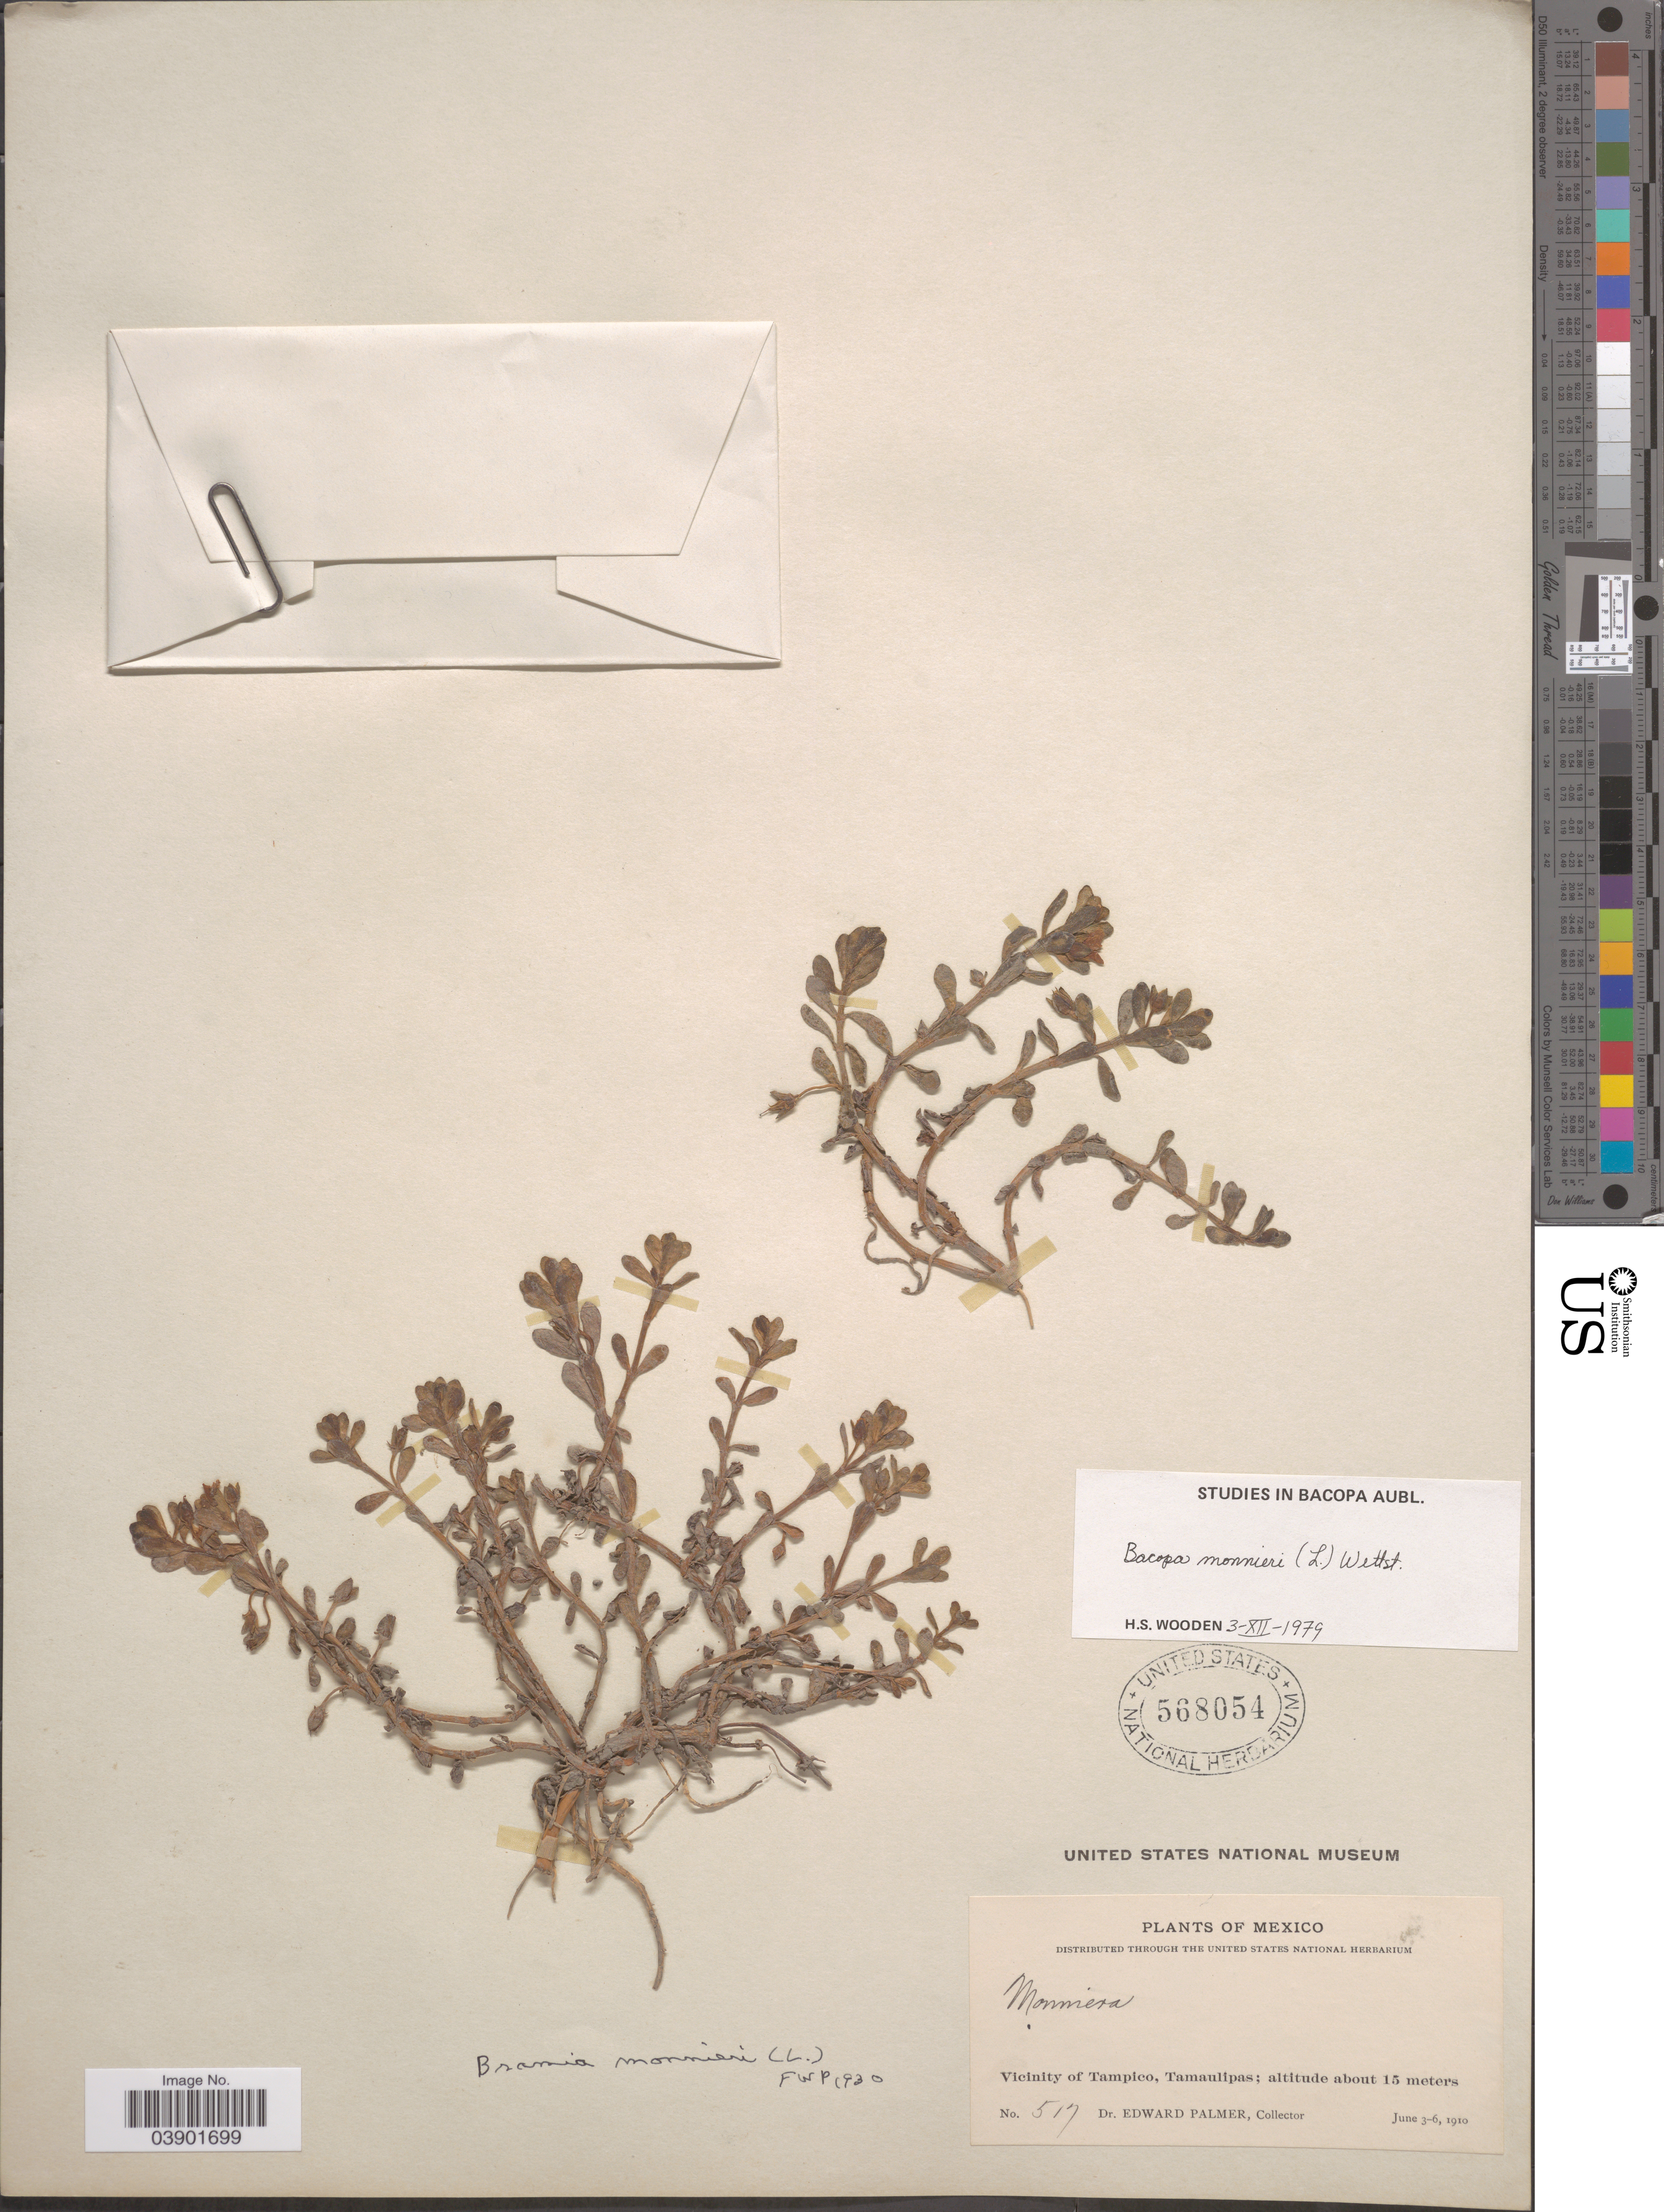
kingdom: Plantae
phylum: Tracheophyta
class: Magnoliopsida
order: Lamiales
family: Plantaginaceae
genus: Bacopa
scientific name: Bacopa monnieri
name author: (L.) Pennell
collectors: E. Palmer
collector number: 517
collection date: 1910-06-03/1910-06-06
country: Mexico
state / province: Tamaulipas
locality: Vicinity of Tampico.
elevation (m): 15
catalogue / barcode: US 568054